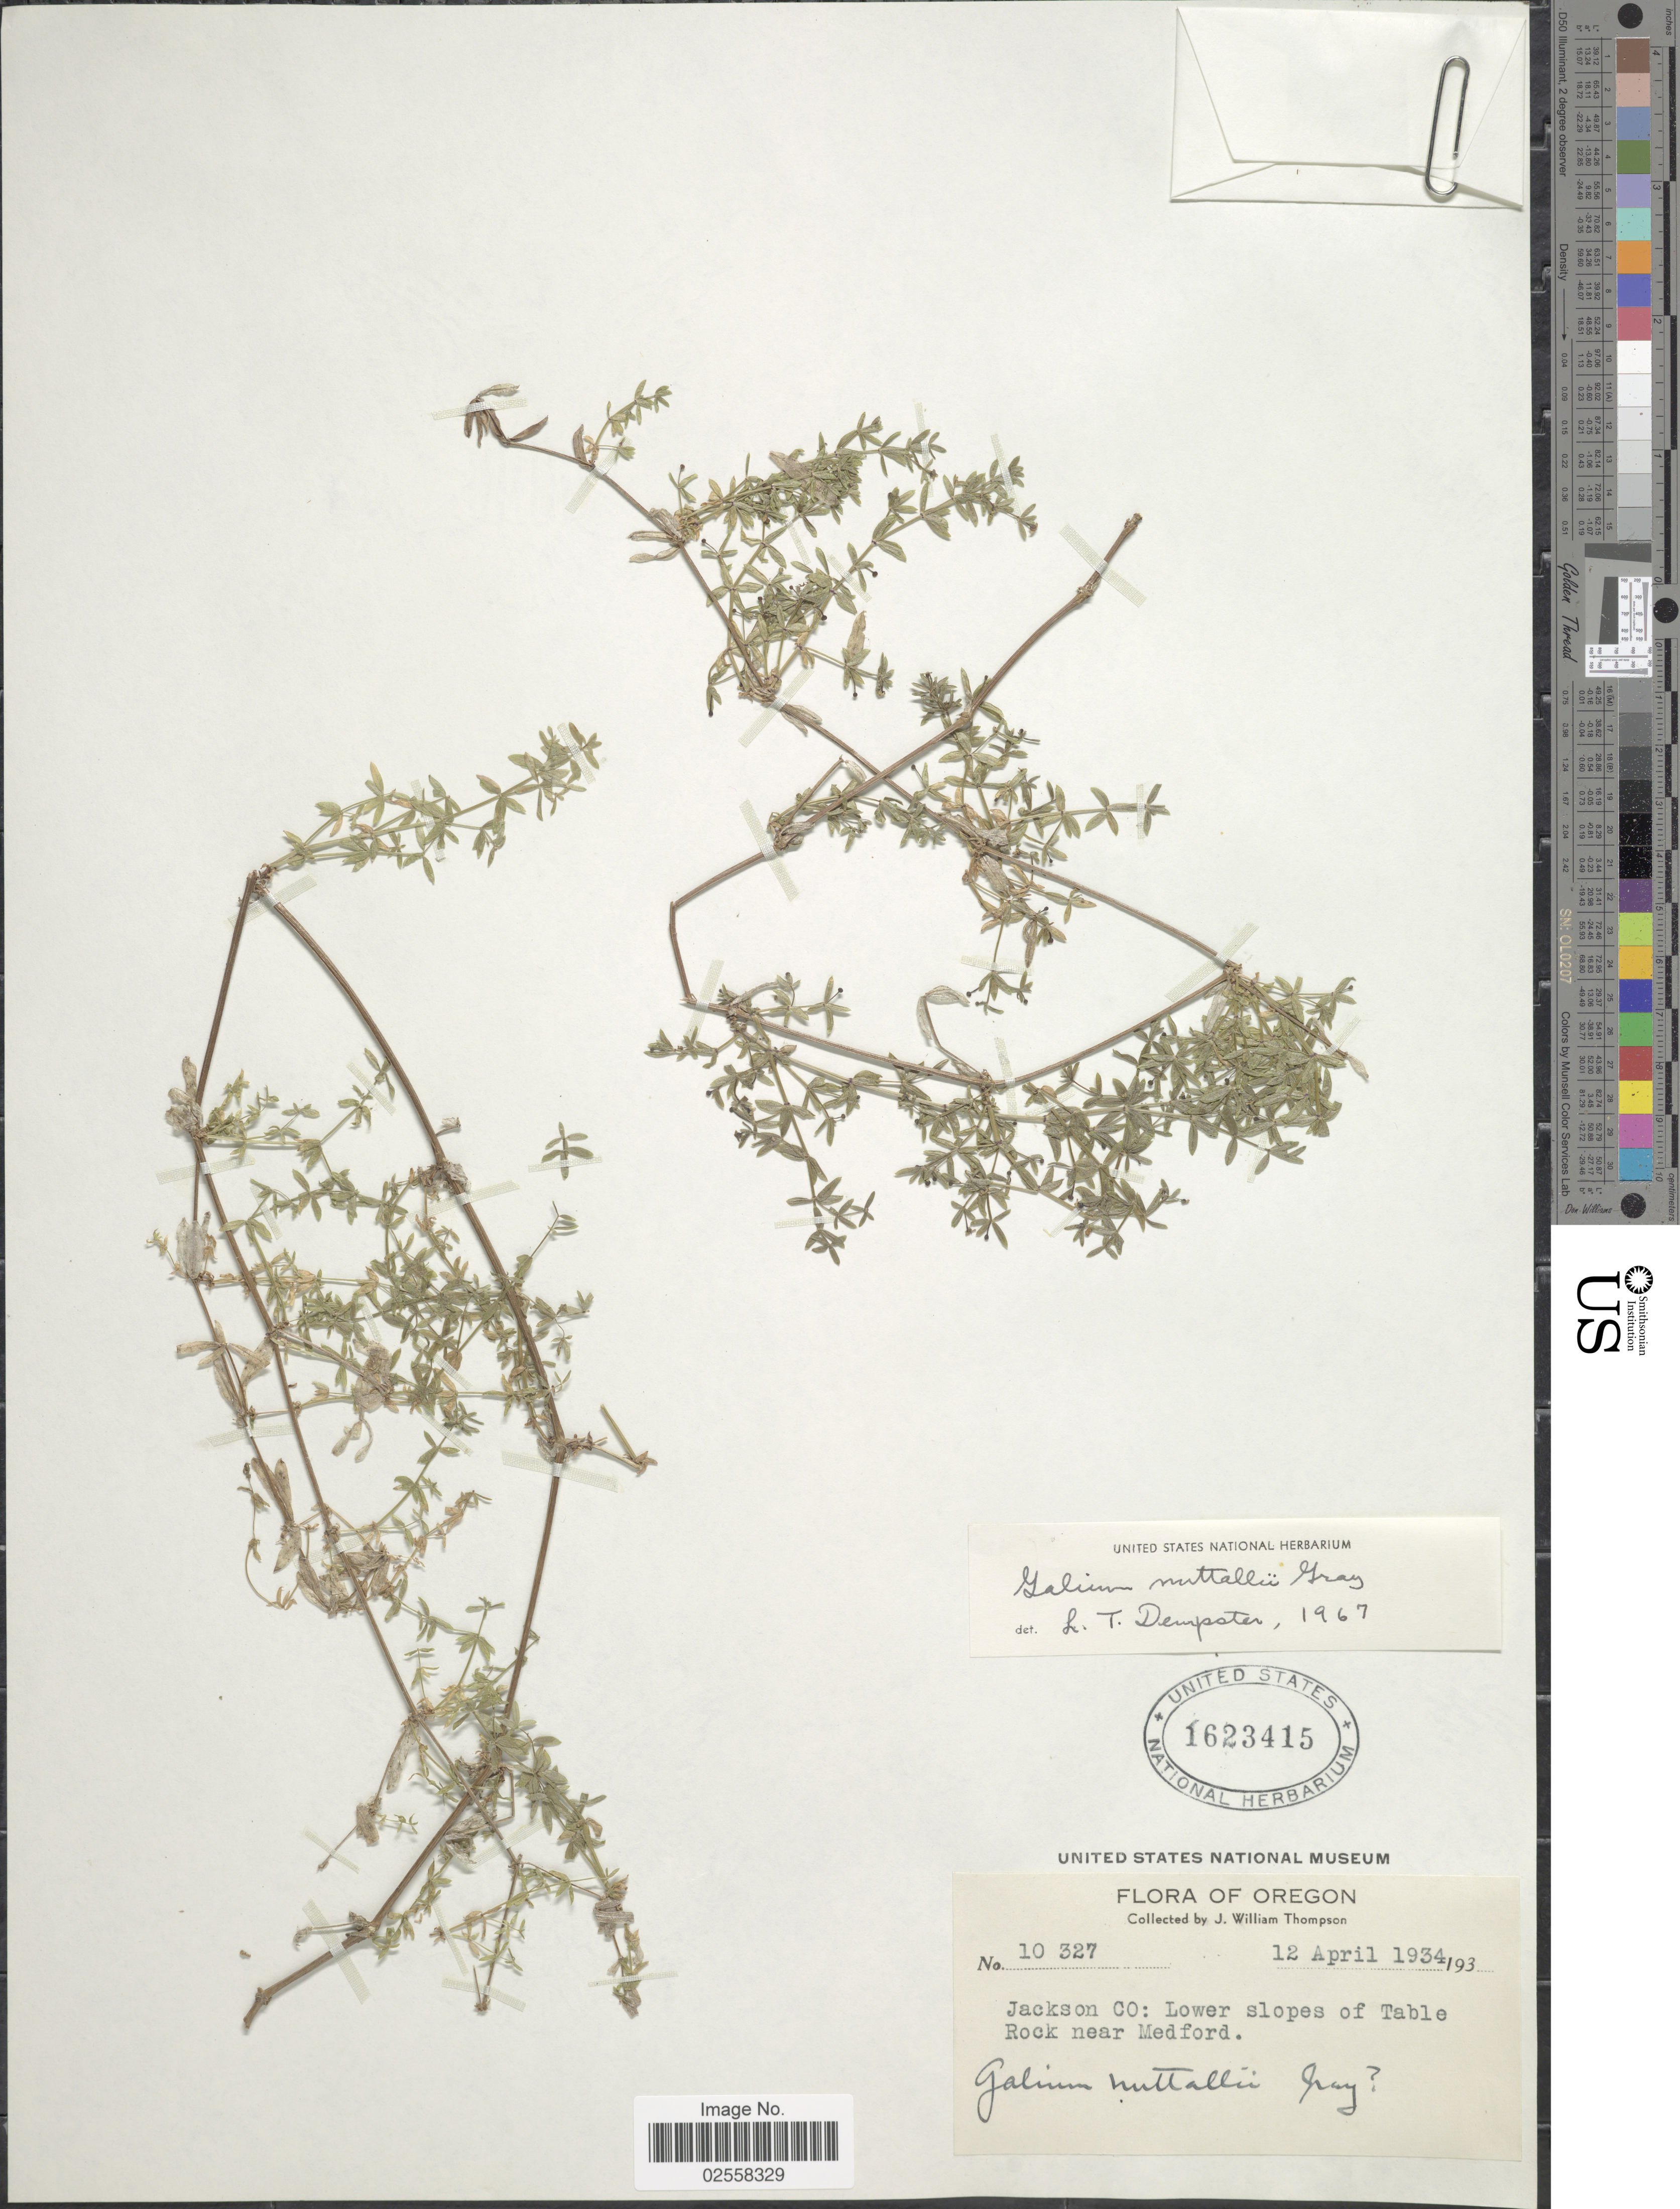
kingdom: Plantae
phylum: Tracheophyta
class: Magnoliopsida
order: Gentianales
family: Rubiaceae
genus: Galium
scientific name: Galium nuttallii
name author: A. Gray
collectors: J. W. Thompson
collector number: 10327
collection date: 1934-04-12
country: United States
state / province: Oregon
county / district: Jackson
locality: Jackson Co. lower slopes of Table Rock near Medford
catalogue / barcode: US 1623415